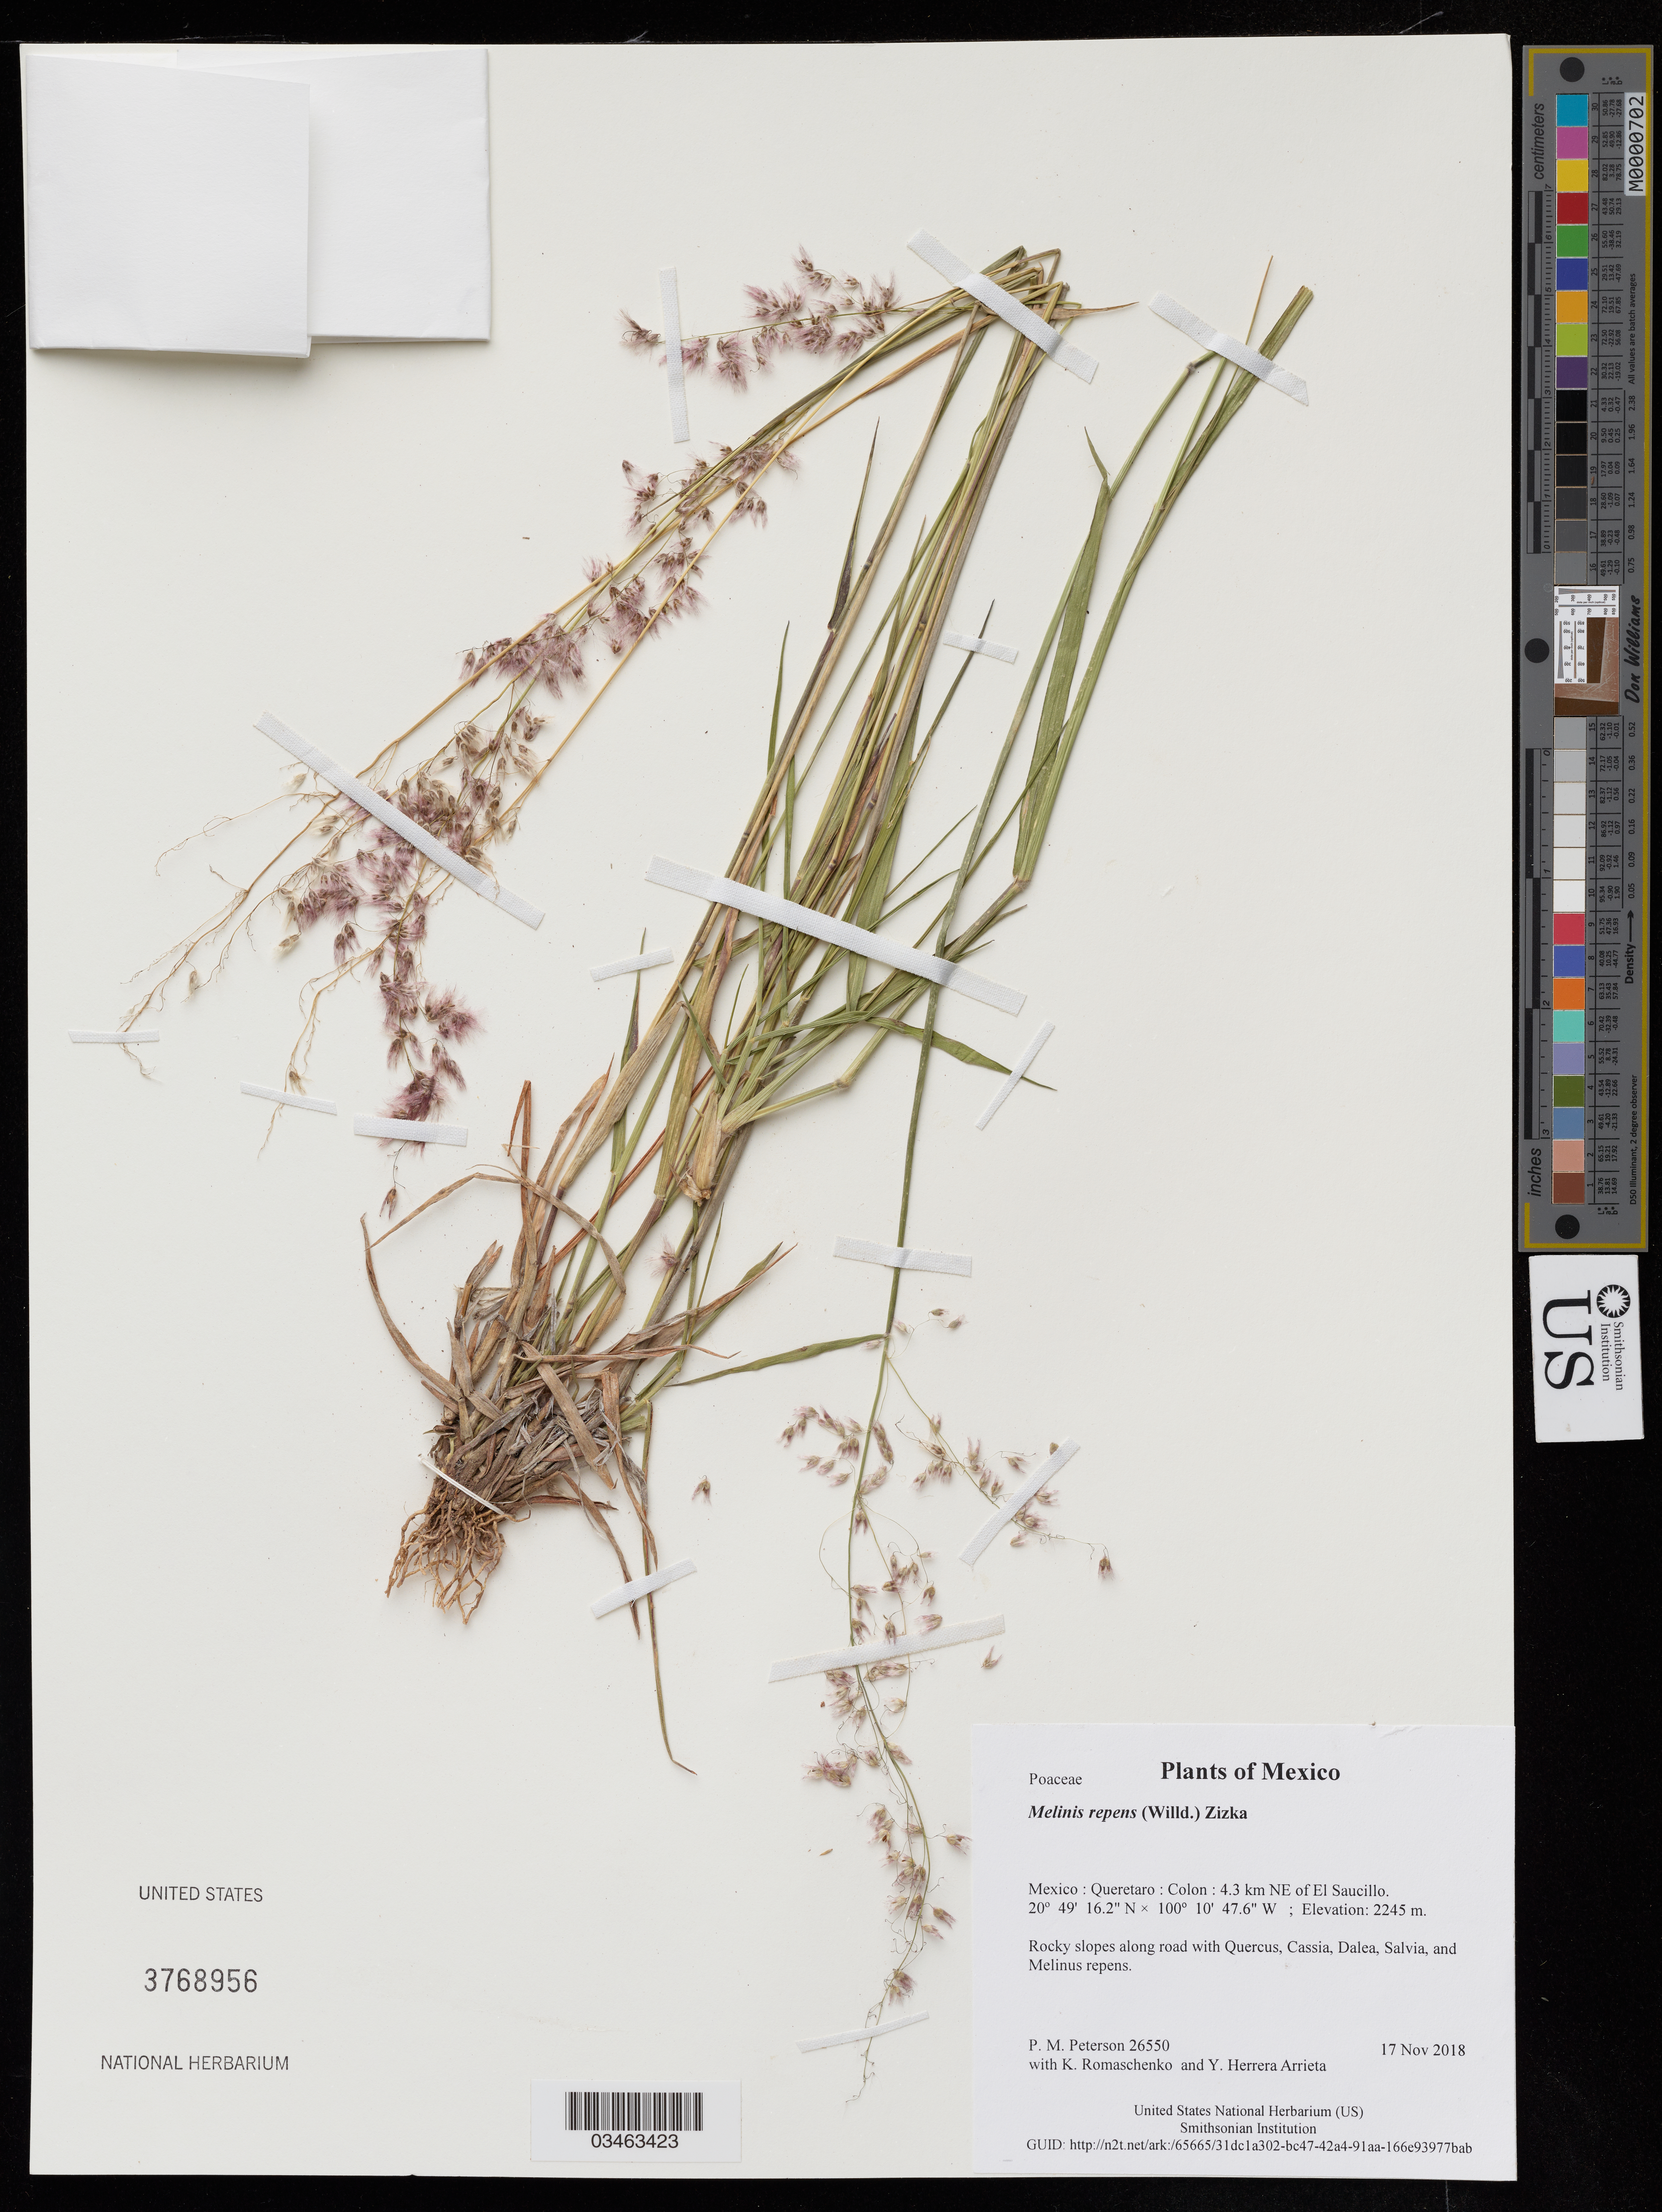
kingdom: Plantae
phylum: Tracheophyta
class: Liliopsida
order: Poales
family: Poaceae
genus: Melinis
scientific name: Melinis repens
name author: (Willd.) Zizka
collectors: P. M. Peterson, K. Romaschenko & Y. Herrera Arrieta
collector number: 26550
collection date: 2018-11-17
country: Mexico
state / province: Queretaro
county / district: Colon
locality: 4.3 km NE of El Saucillo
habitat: Rocky slopes along road with Quercus, Cassia, Dalea, Salvia, and Melinus repens.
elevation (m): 2245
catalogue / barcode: US 3768956